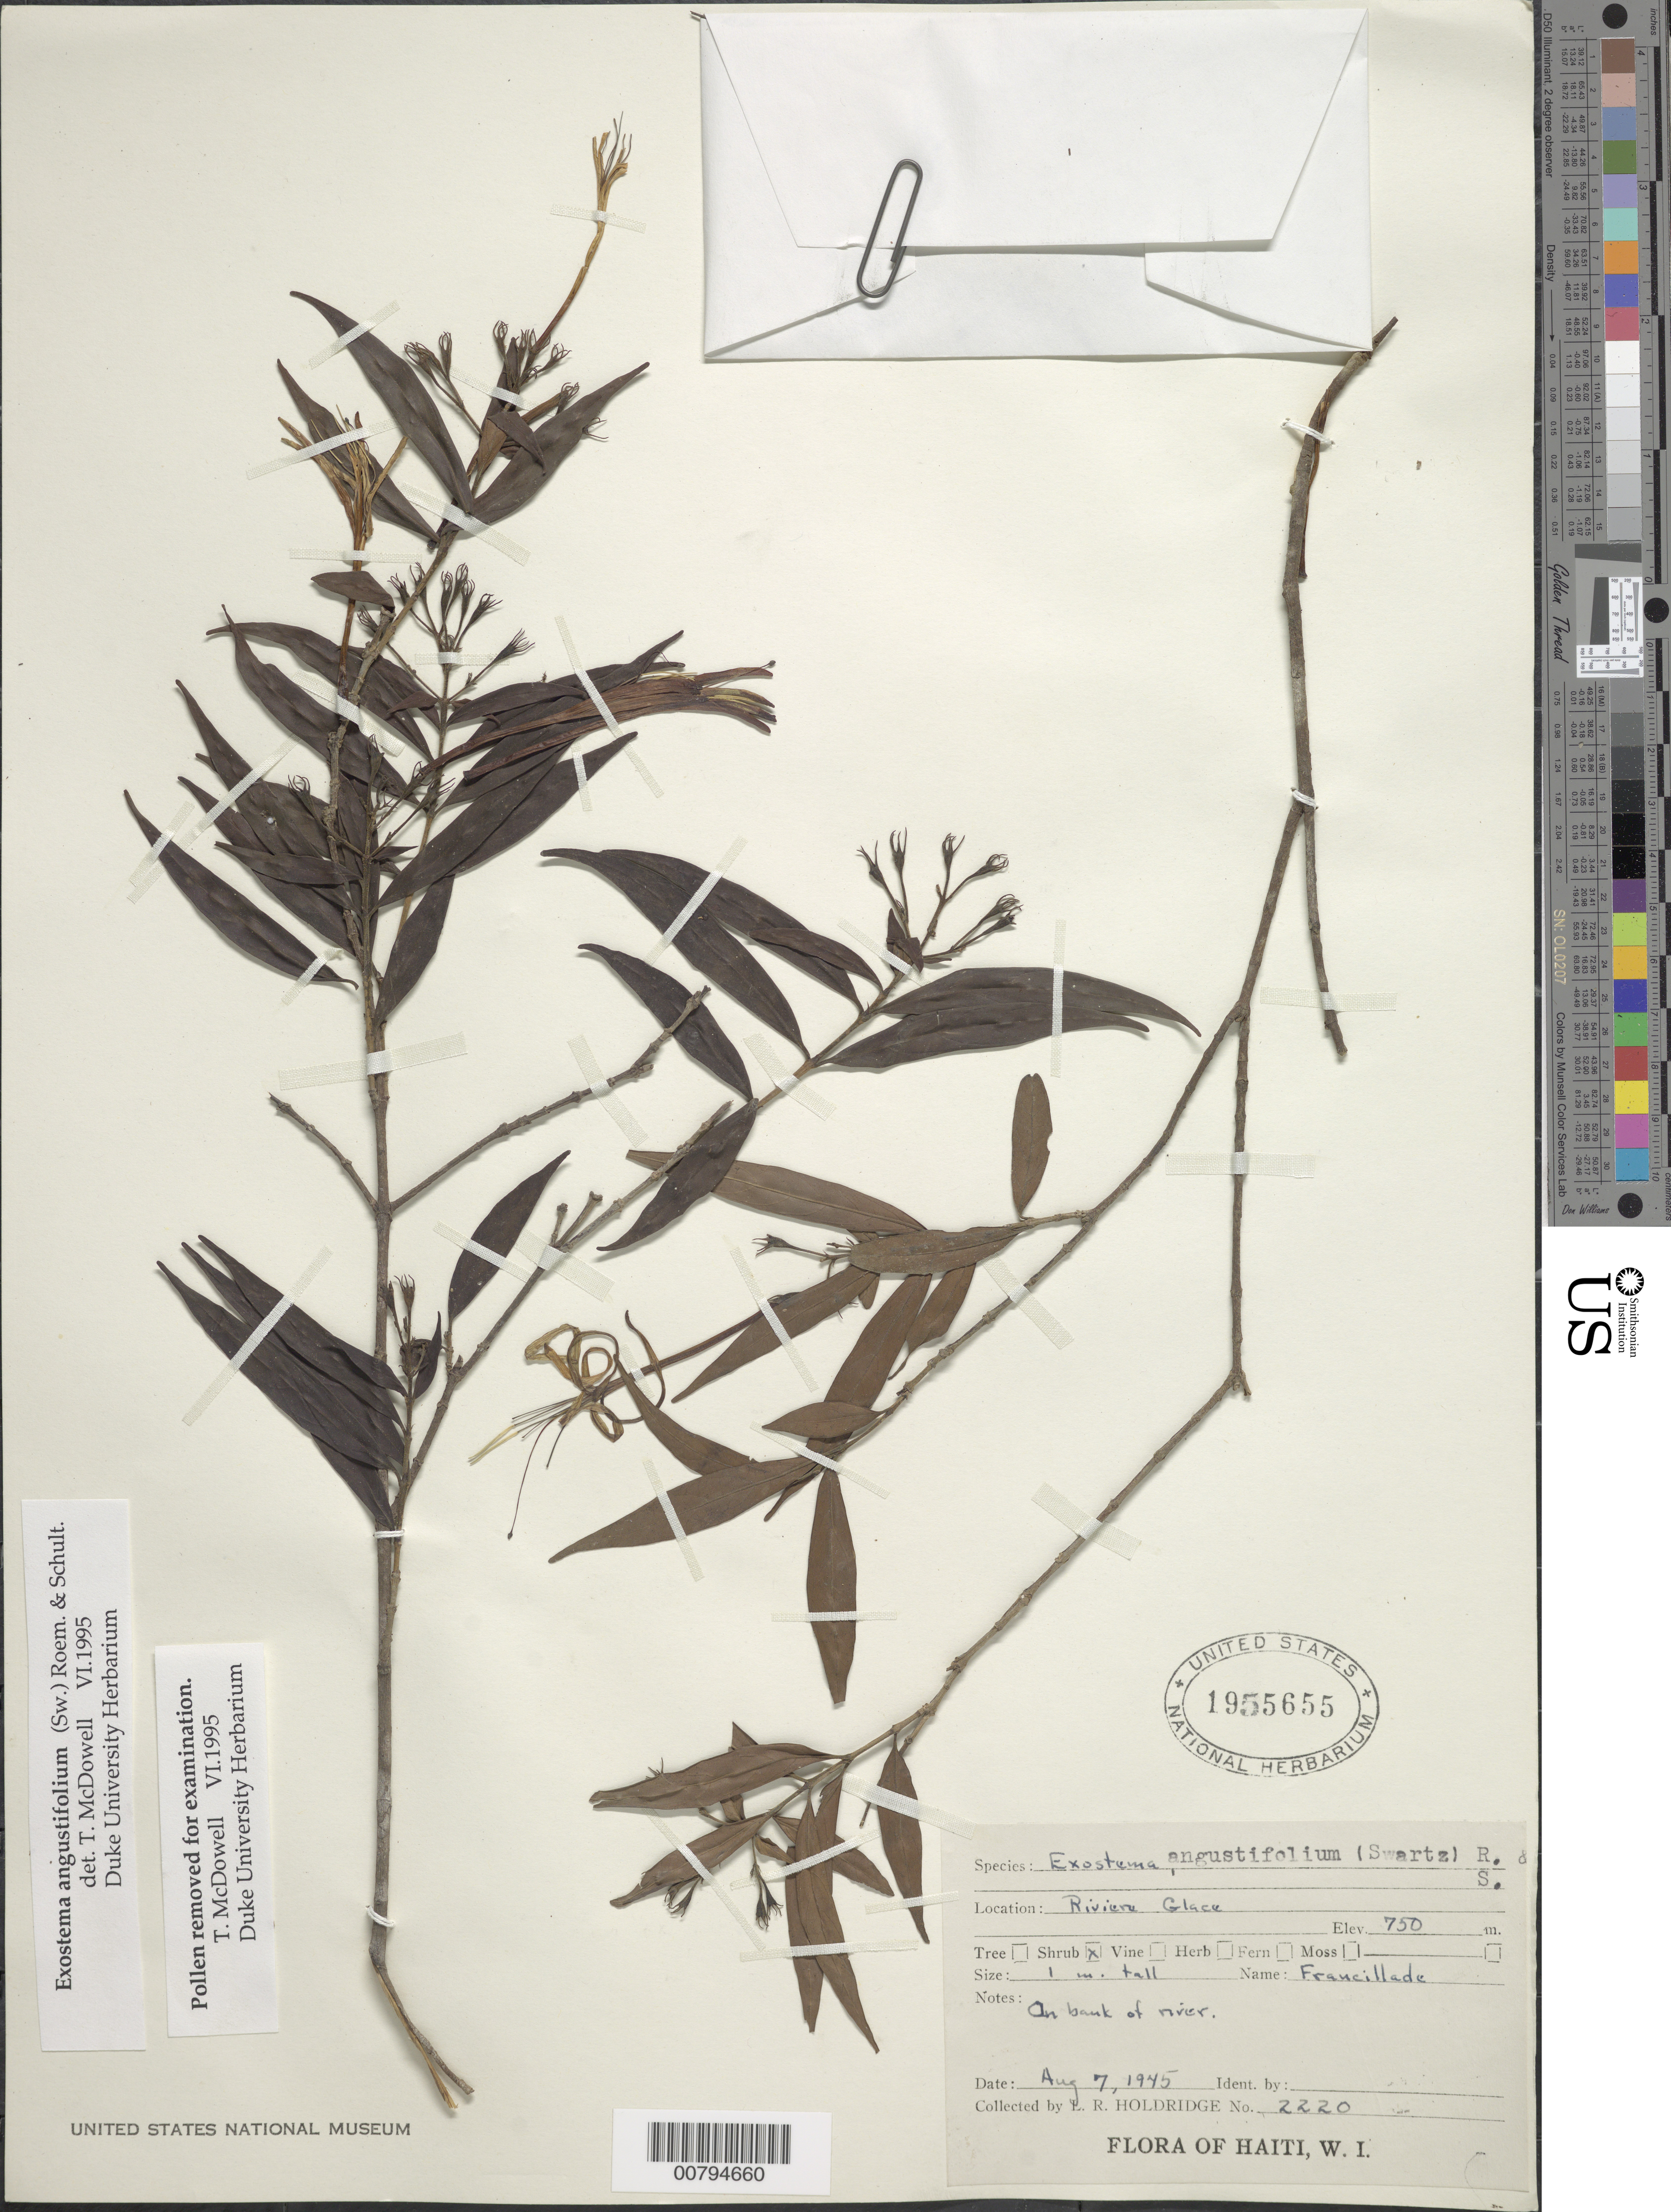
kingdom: Plantae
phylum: Tracheophyta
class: Magnoliopsida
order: Gentianales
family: Rubiaceae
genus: Exostema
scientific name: Exostema angustifolium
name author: (Sw.) Roem. & Schult.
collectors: L. Holdridge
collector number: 2220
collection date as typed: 07 Aug 1945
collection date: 1945-08-07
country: Haiti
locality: Riviere Glace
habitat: On river bank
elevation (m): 750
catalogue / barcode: US 1955655